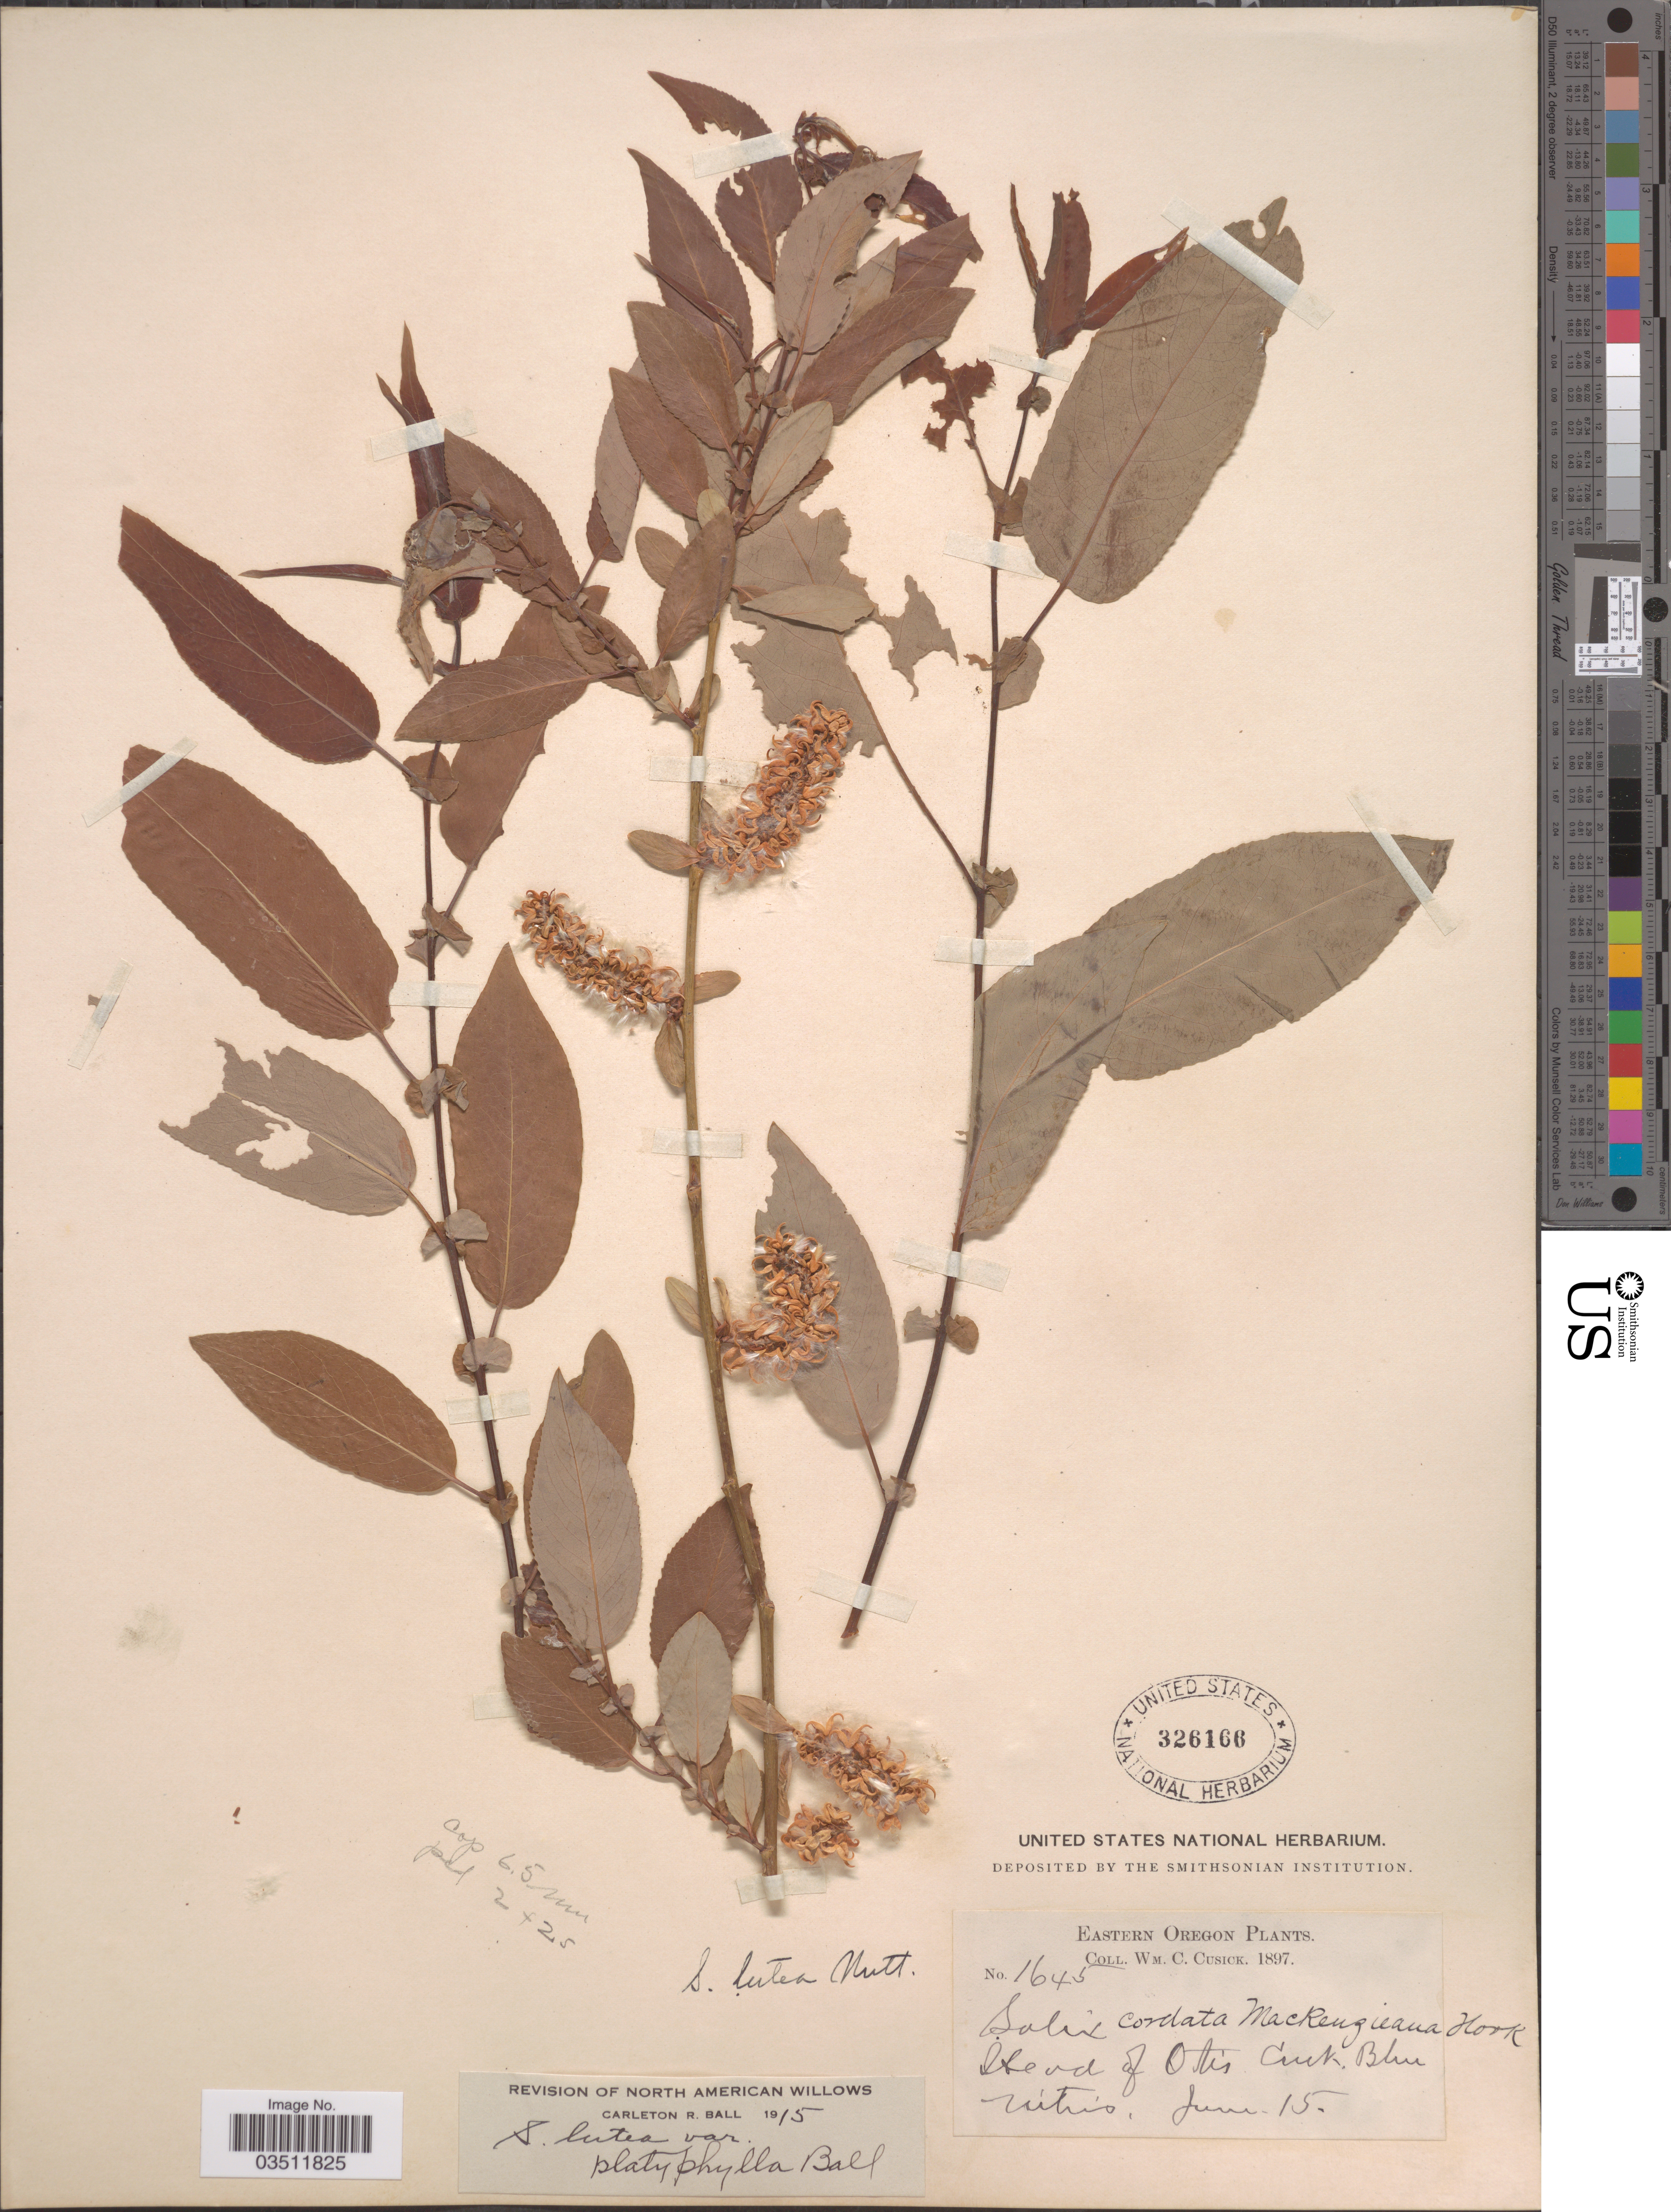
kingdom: Plantae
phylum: Tracheophyta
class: Magnoliopsida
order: Malpighiales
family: Salicaceae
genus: Salix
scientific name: Salix lutea var. platyphylla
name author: C.R. Ball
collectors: W. C. Cusick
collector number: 1645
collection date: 1897-06-15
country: United States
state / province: Oregon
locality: Eastern Oregon. Stead of Otis Creek Blue Mtns.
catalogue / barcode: US 326166